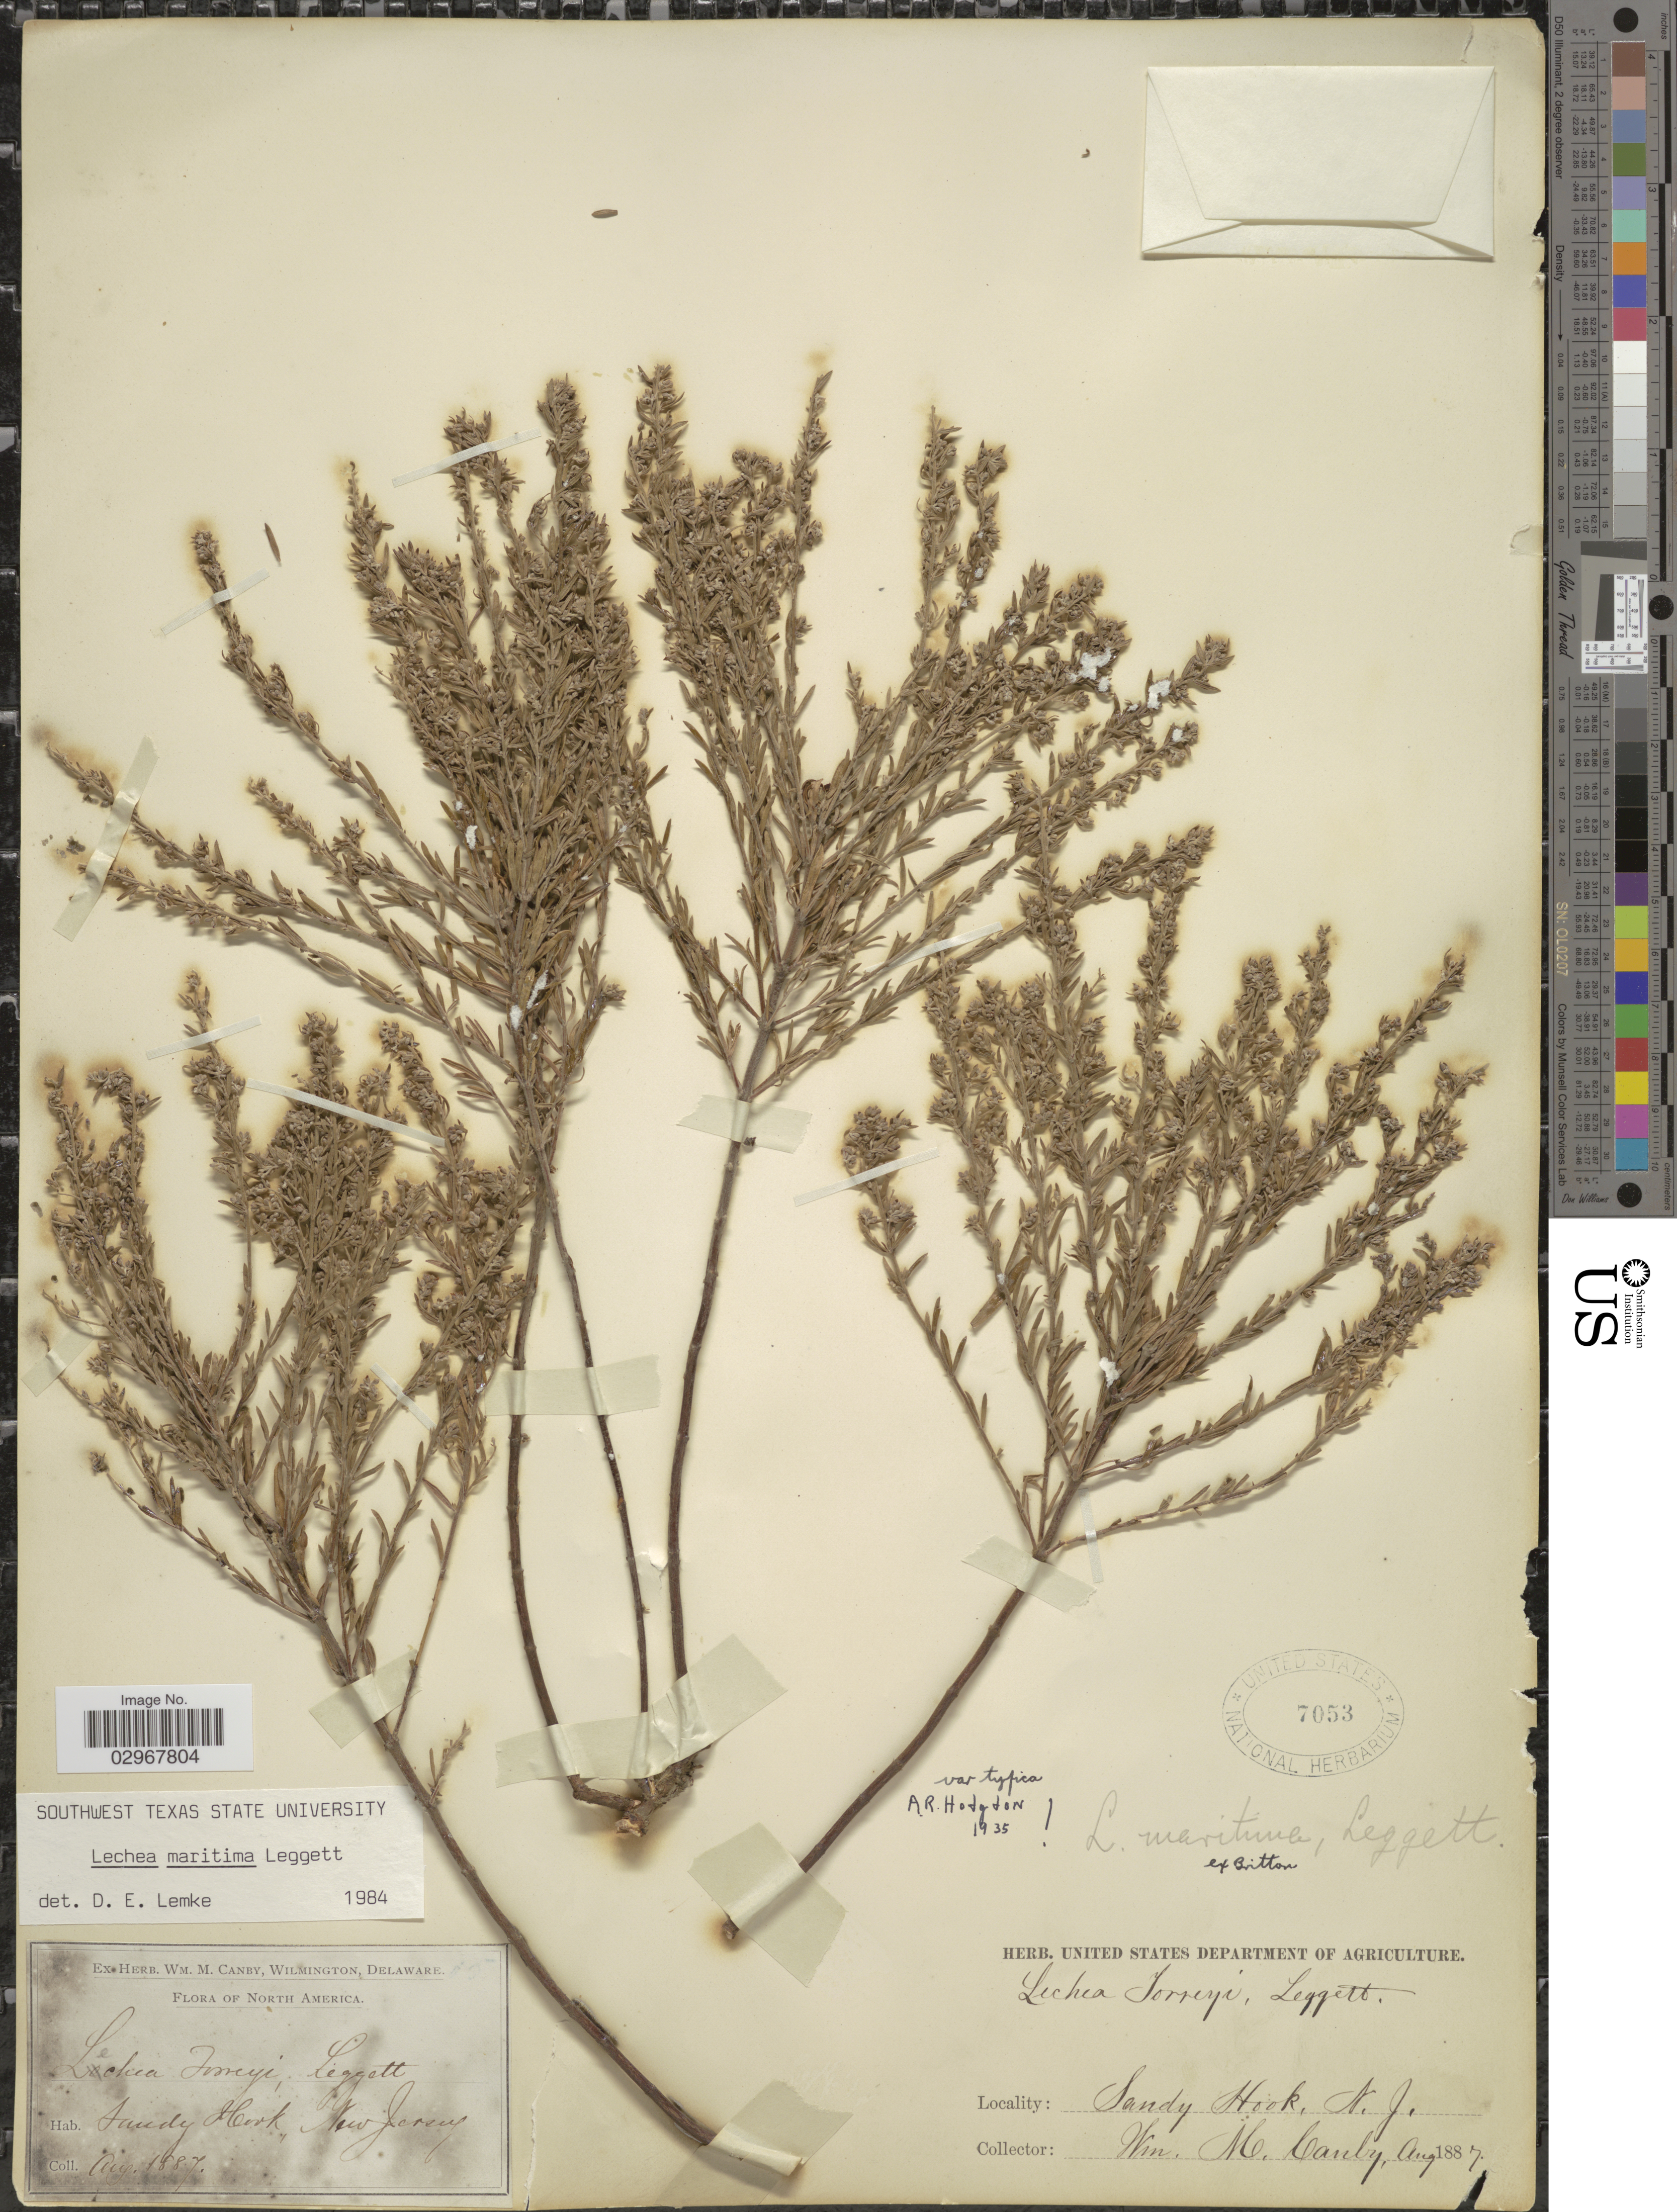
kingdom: Plantae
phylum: Tracheophyta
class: Magnoliopsida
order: Malvales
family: Cistaceae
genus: Lechea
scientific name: Lechea maritima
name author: Legg.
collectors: W. M. Canby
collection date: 1887-08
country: United States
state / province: New Jersey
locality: Sandy Hook.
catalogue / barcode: US 7053